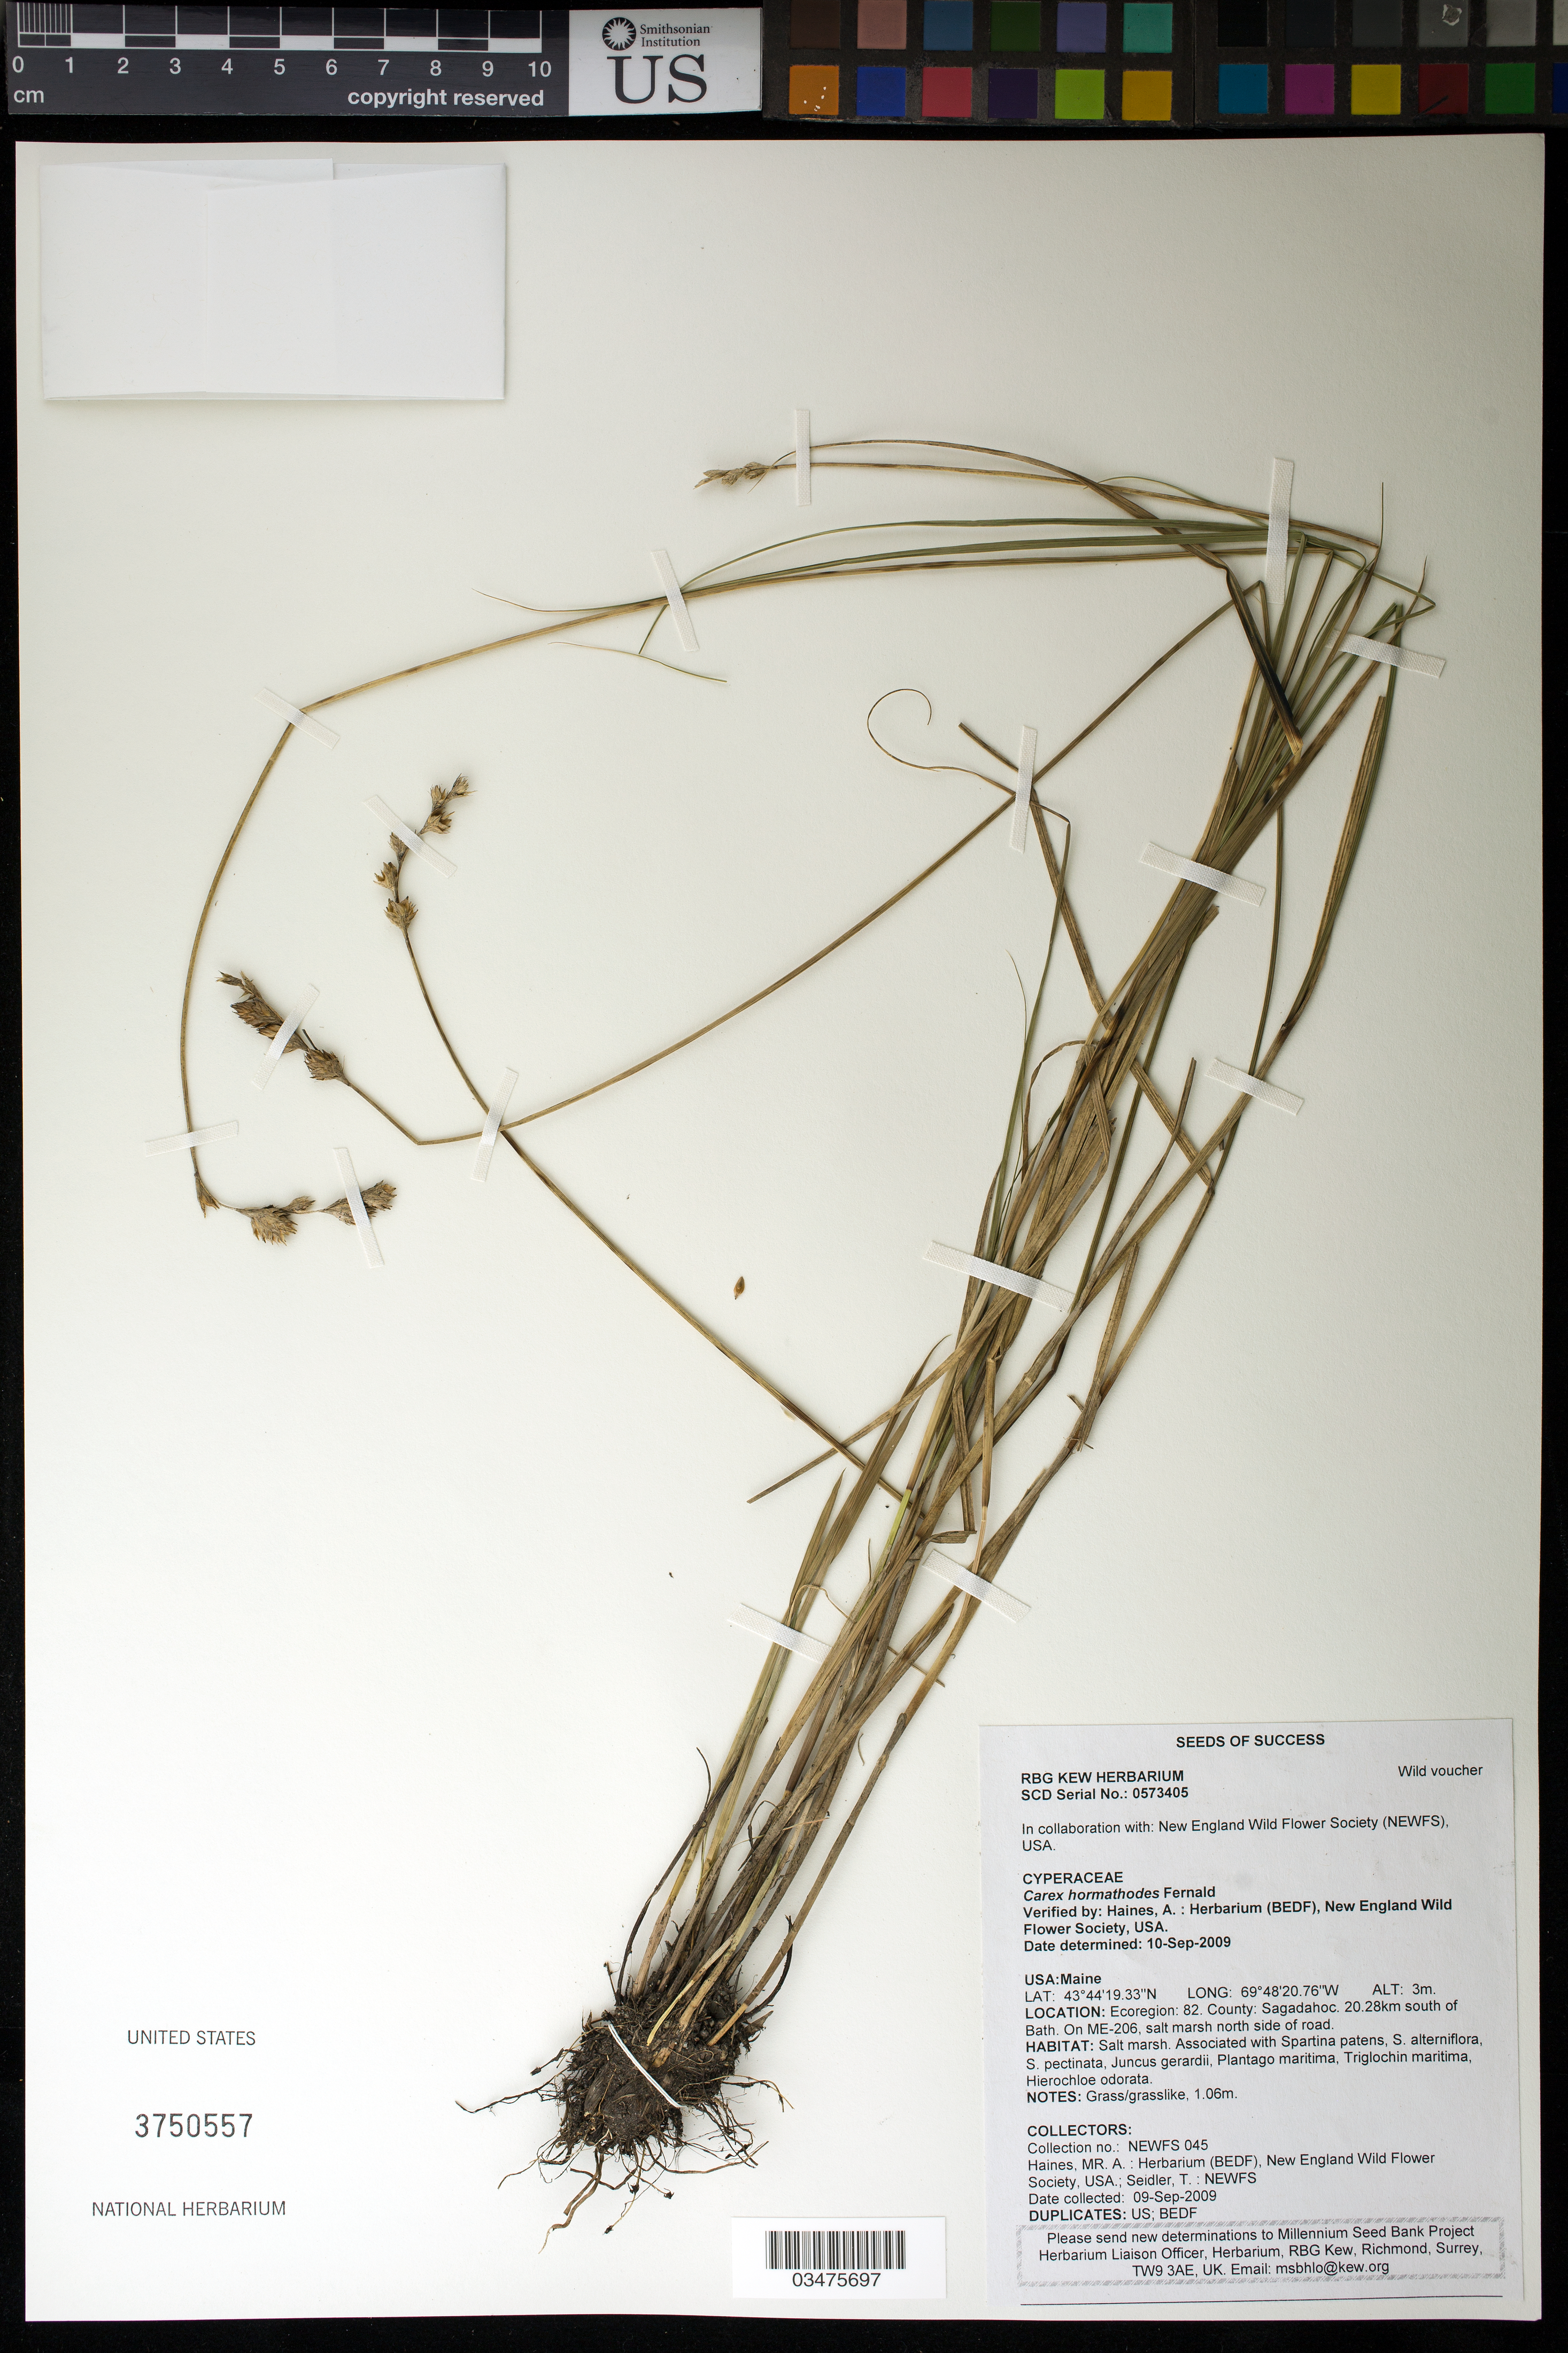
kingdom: Plantae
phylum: Tracheophyta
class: Liliopsida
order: Poales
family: Cyperaceae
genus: Carex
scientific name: Carex hormathodes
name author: Fernald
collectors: A. Haines & T. Seidler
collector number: NEWFS-045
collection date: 2009-09-09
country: United States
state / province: Maine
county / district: Sagadahoc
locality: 20.28 km S of Bath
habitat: Salt marsh. With Spartina patens, Juncus gerardii, ect.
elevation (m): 3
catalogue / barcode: US 3750557